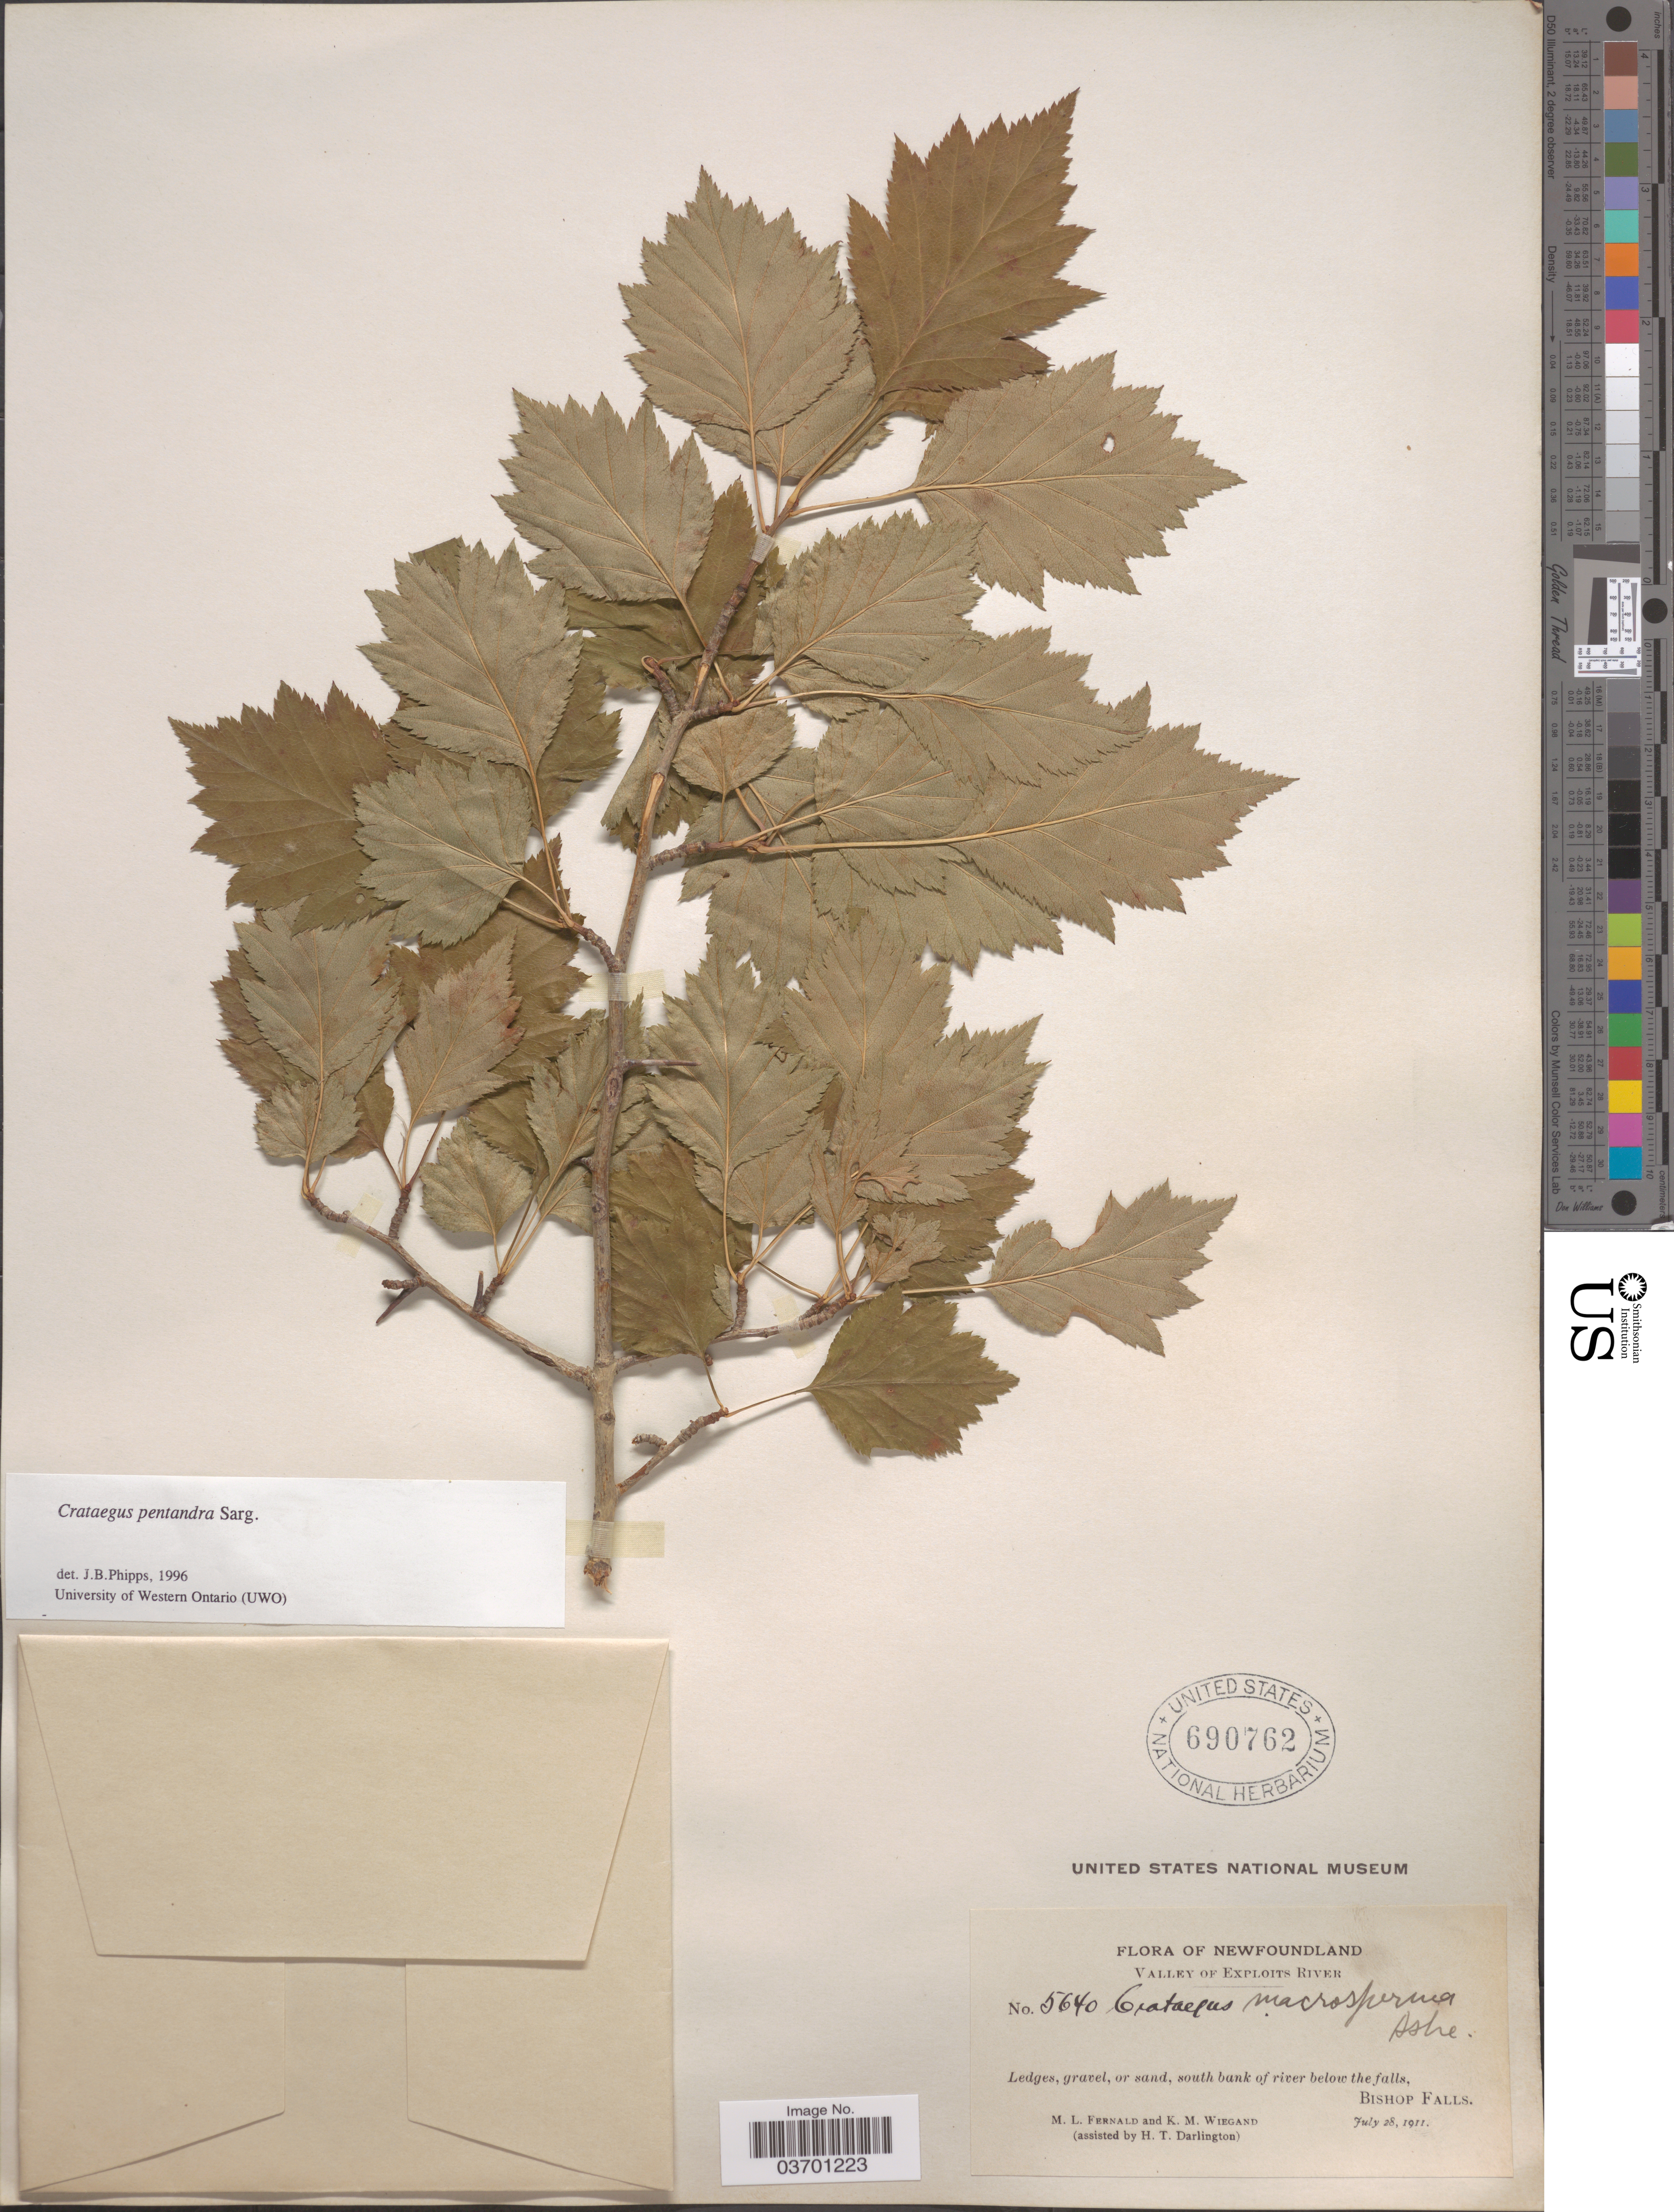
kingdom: Plantae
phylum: Tracheophyta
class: Magnoliopsida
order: Rosales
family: Rosaceae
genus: Crataegus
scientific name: Crataegus pentandra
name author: Sarg.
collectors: M. L. Fernald, K. M. Wiegand & H. Darlington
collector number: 5640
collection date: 1911-07-28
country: Canada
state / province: Newfoundland and Labrador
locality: Valley of Exploits River. South bank of river below the falls, Bishop Falls.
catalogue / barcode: US 690762